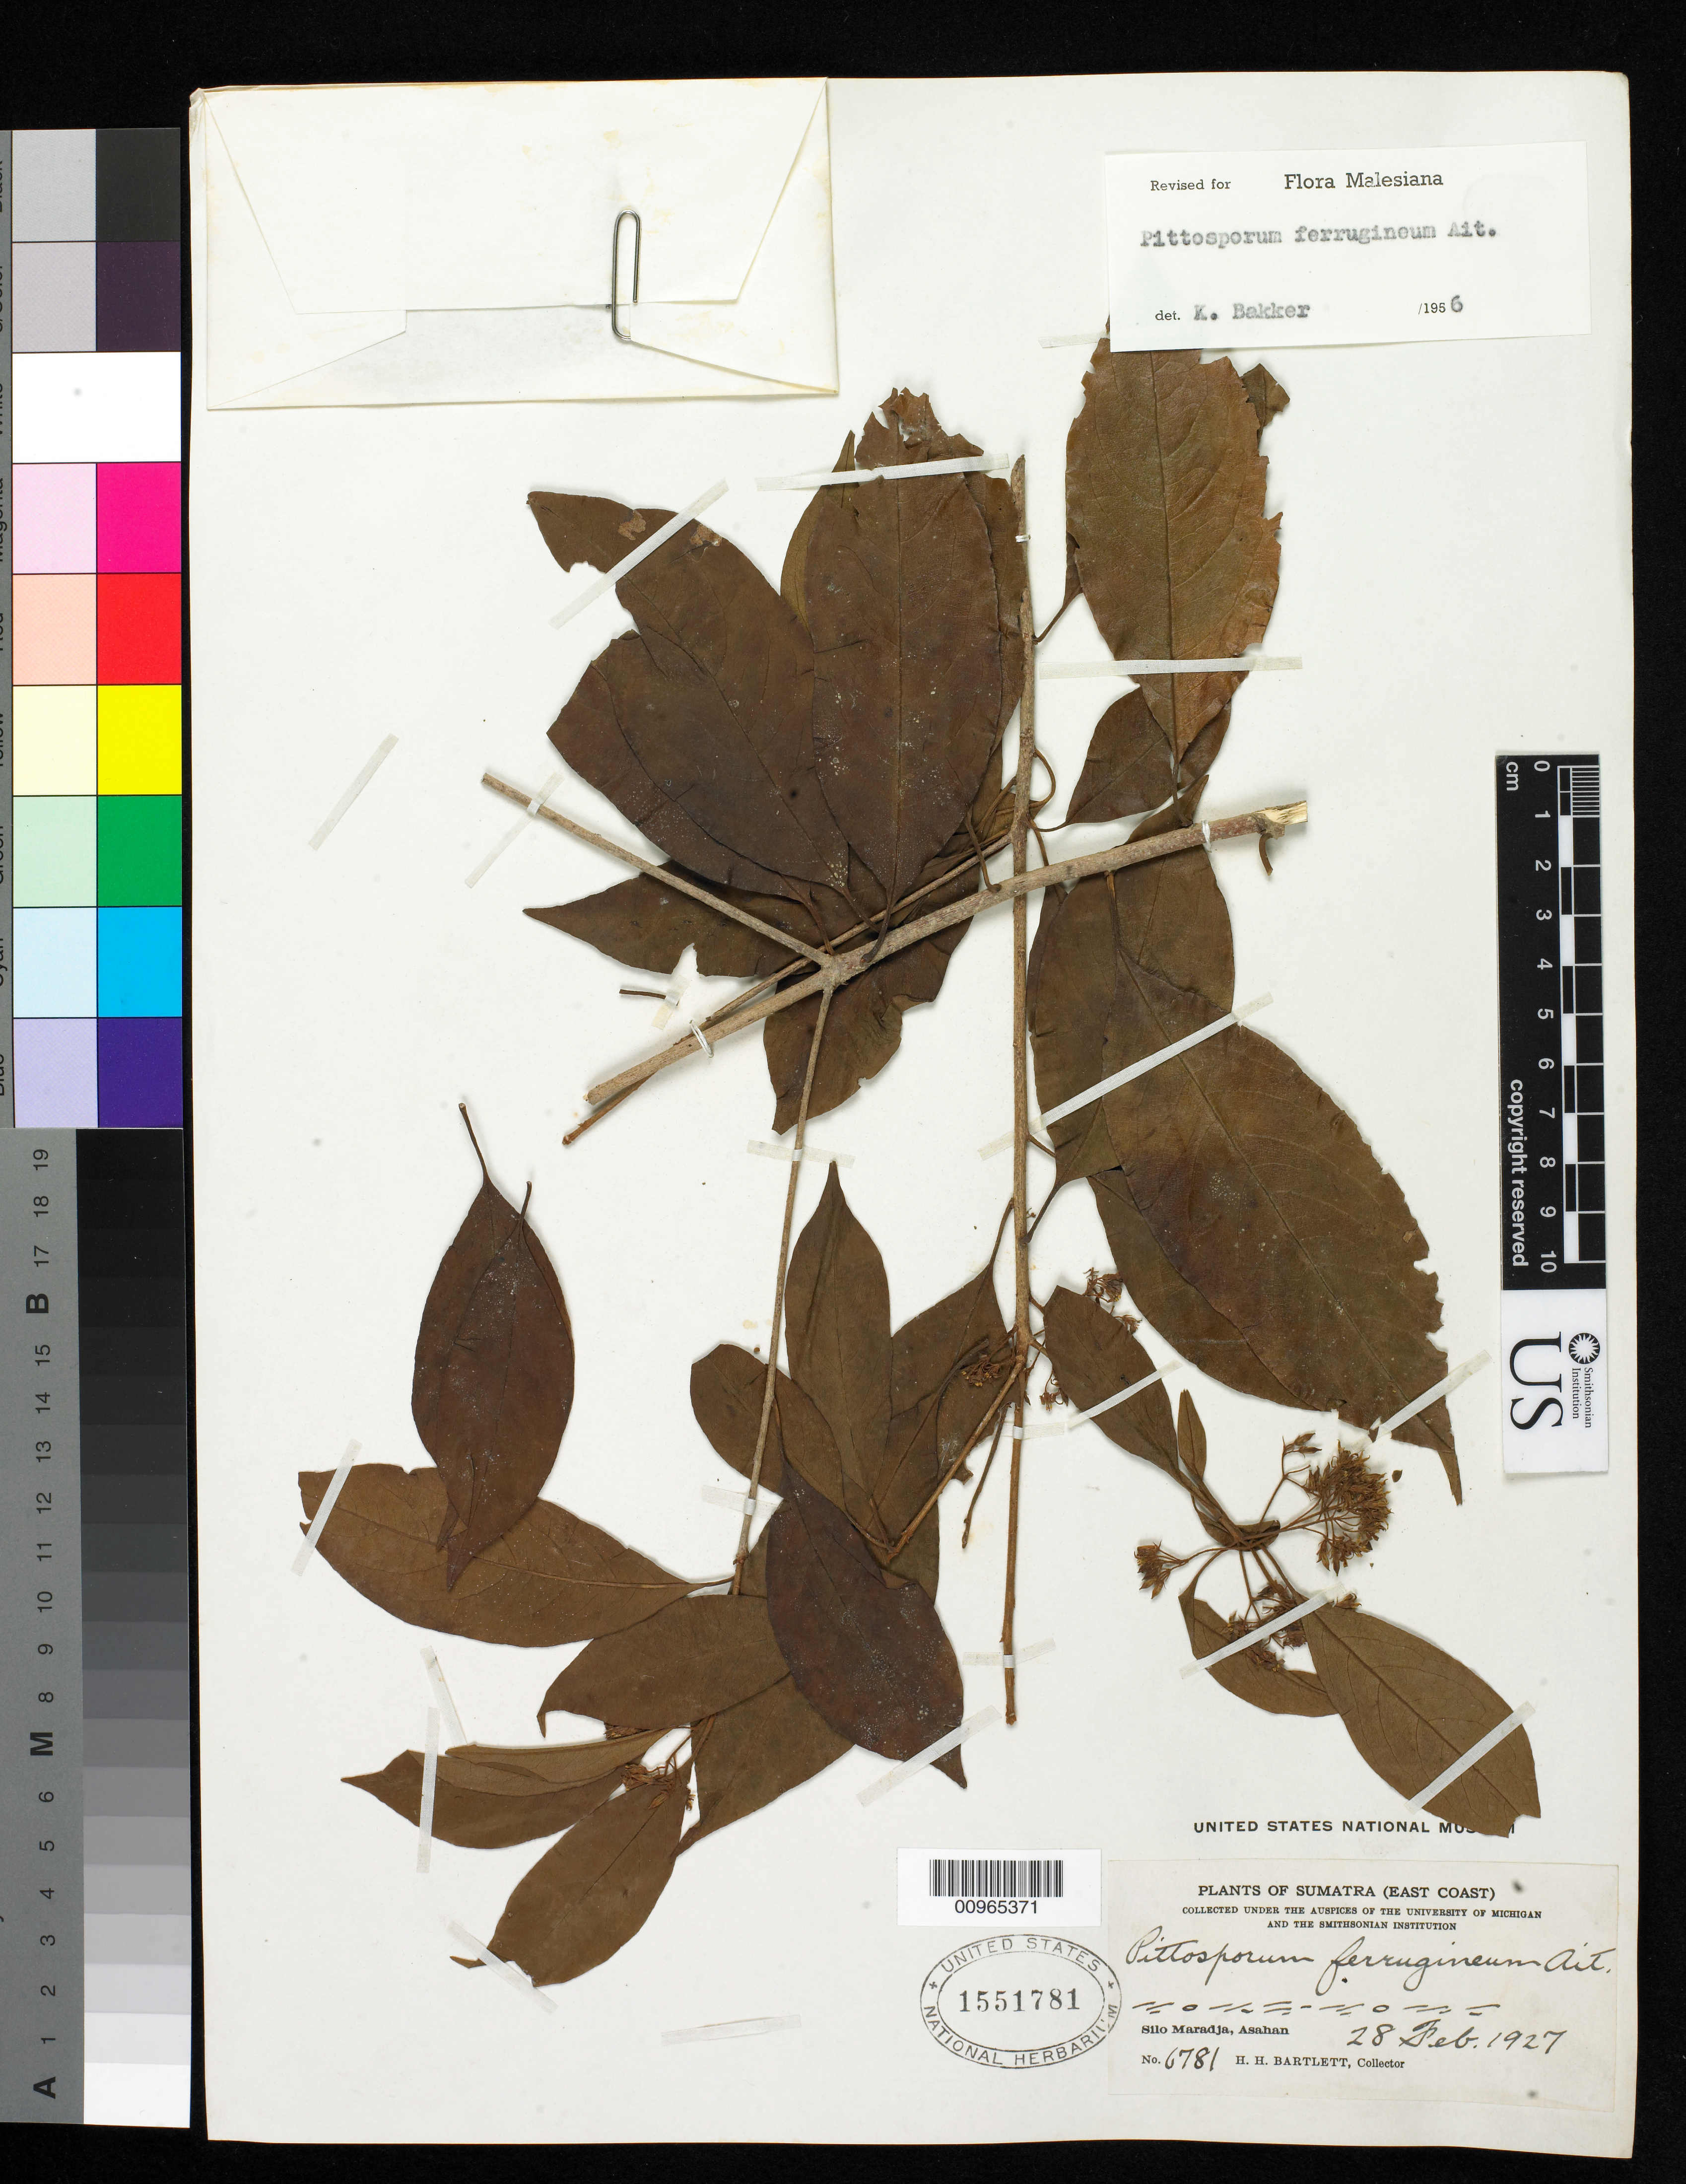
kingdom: Plantae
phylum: Tracheophyta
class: Magnoliopsida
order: Apiales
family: Pittosporaceae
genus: Pittosporum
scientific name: Pittosporum ferrugineum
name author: W.T. Aiton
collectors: H. H. Bartlett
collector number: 6781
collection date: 1927-02-28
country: Indonesia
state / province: Sumatra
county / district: Sumatera Utara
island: Sumatra I.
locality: (East Coast) Silo Maradja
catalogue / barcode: US 1551781